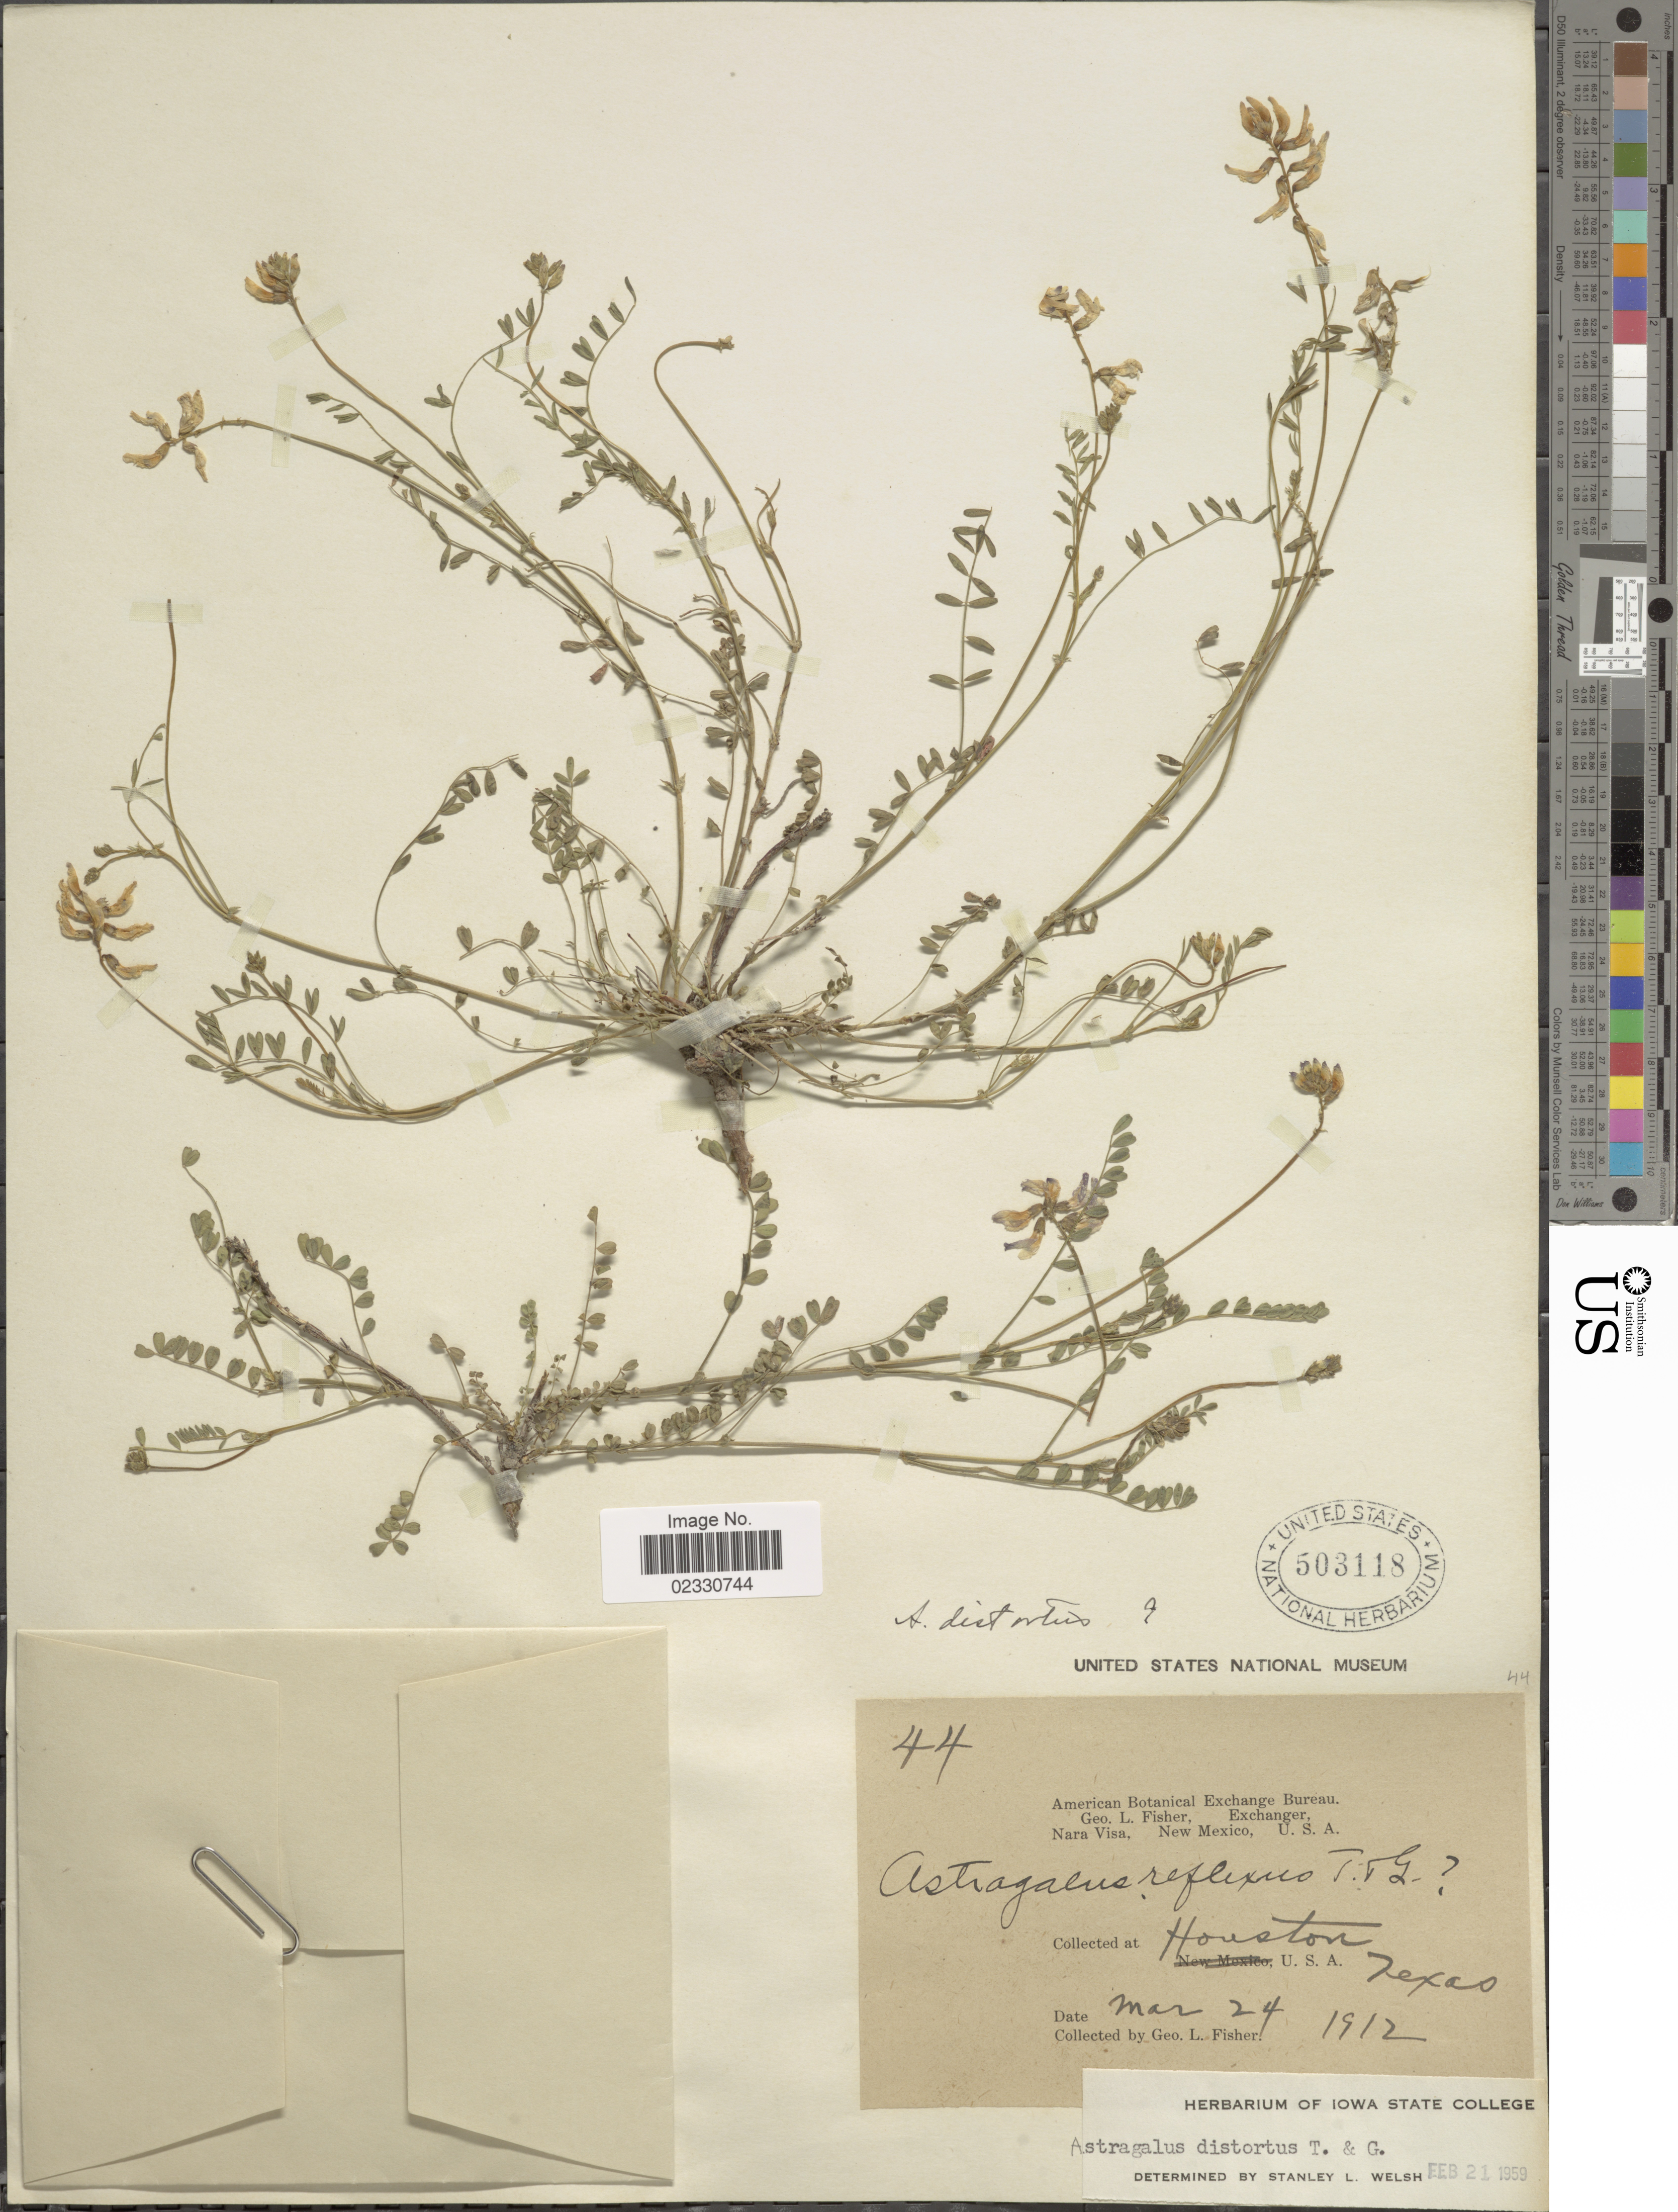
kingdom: Plantae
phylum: Tracheophyta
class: Magnoliopsida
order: Fabales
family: Fabaceae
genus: Astragalus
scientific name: Astragalus distortus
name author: Torr. & A. Gray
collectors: G. L. Fisher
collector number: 44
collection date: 1912-03-24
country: United States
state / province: Texas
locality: Houston.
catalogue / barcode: US 503118